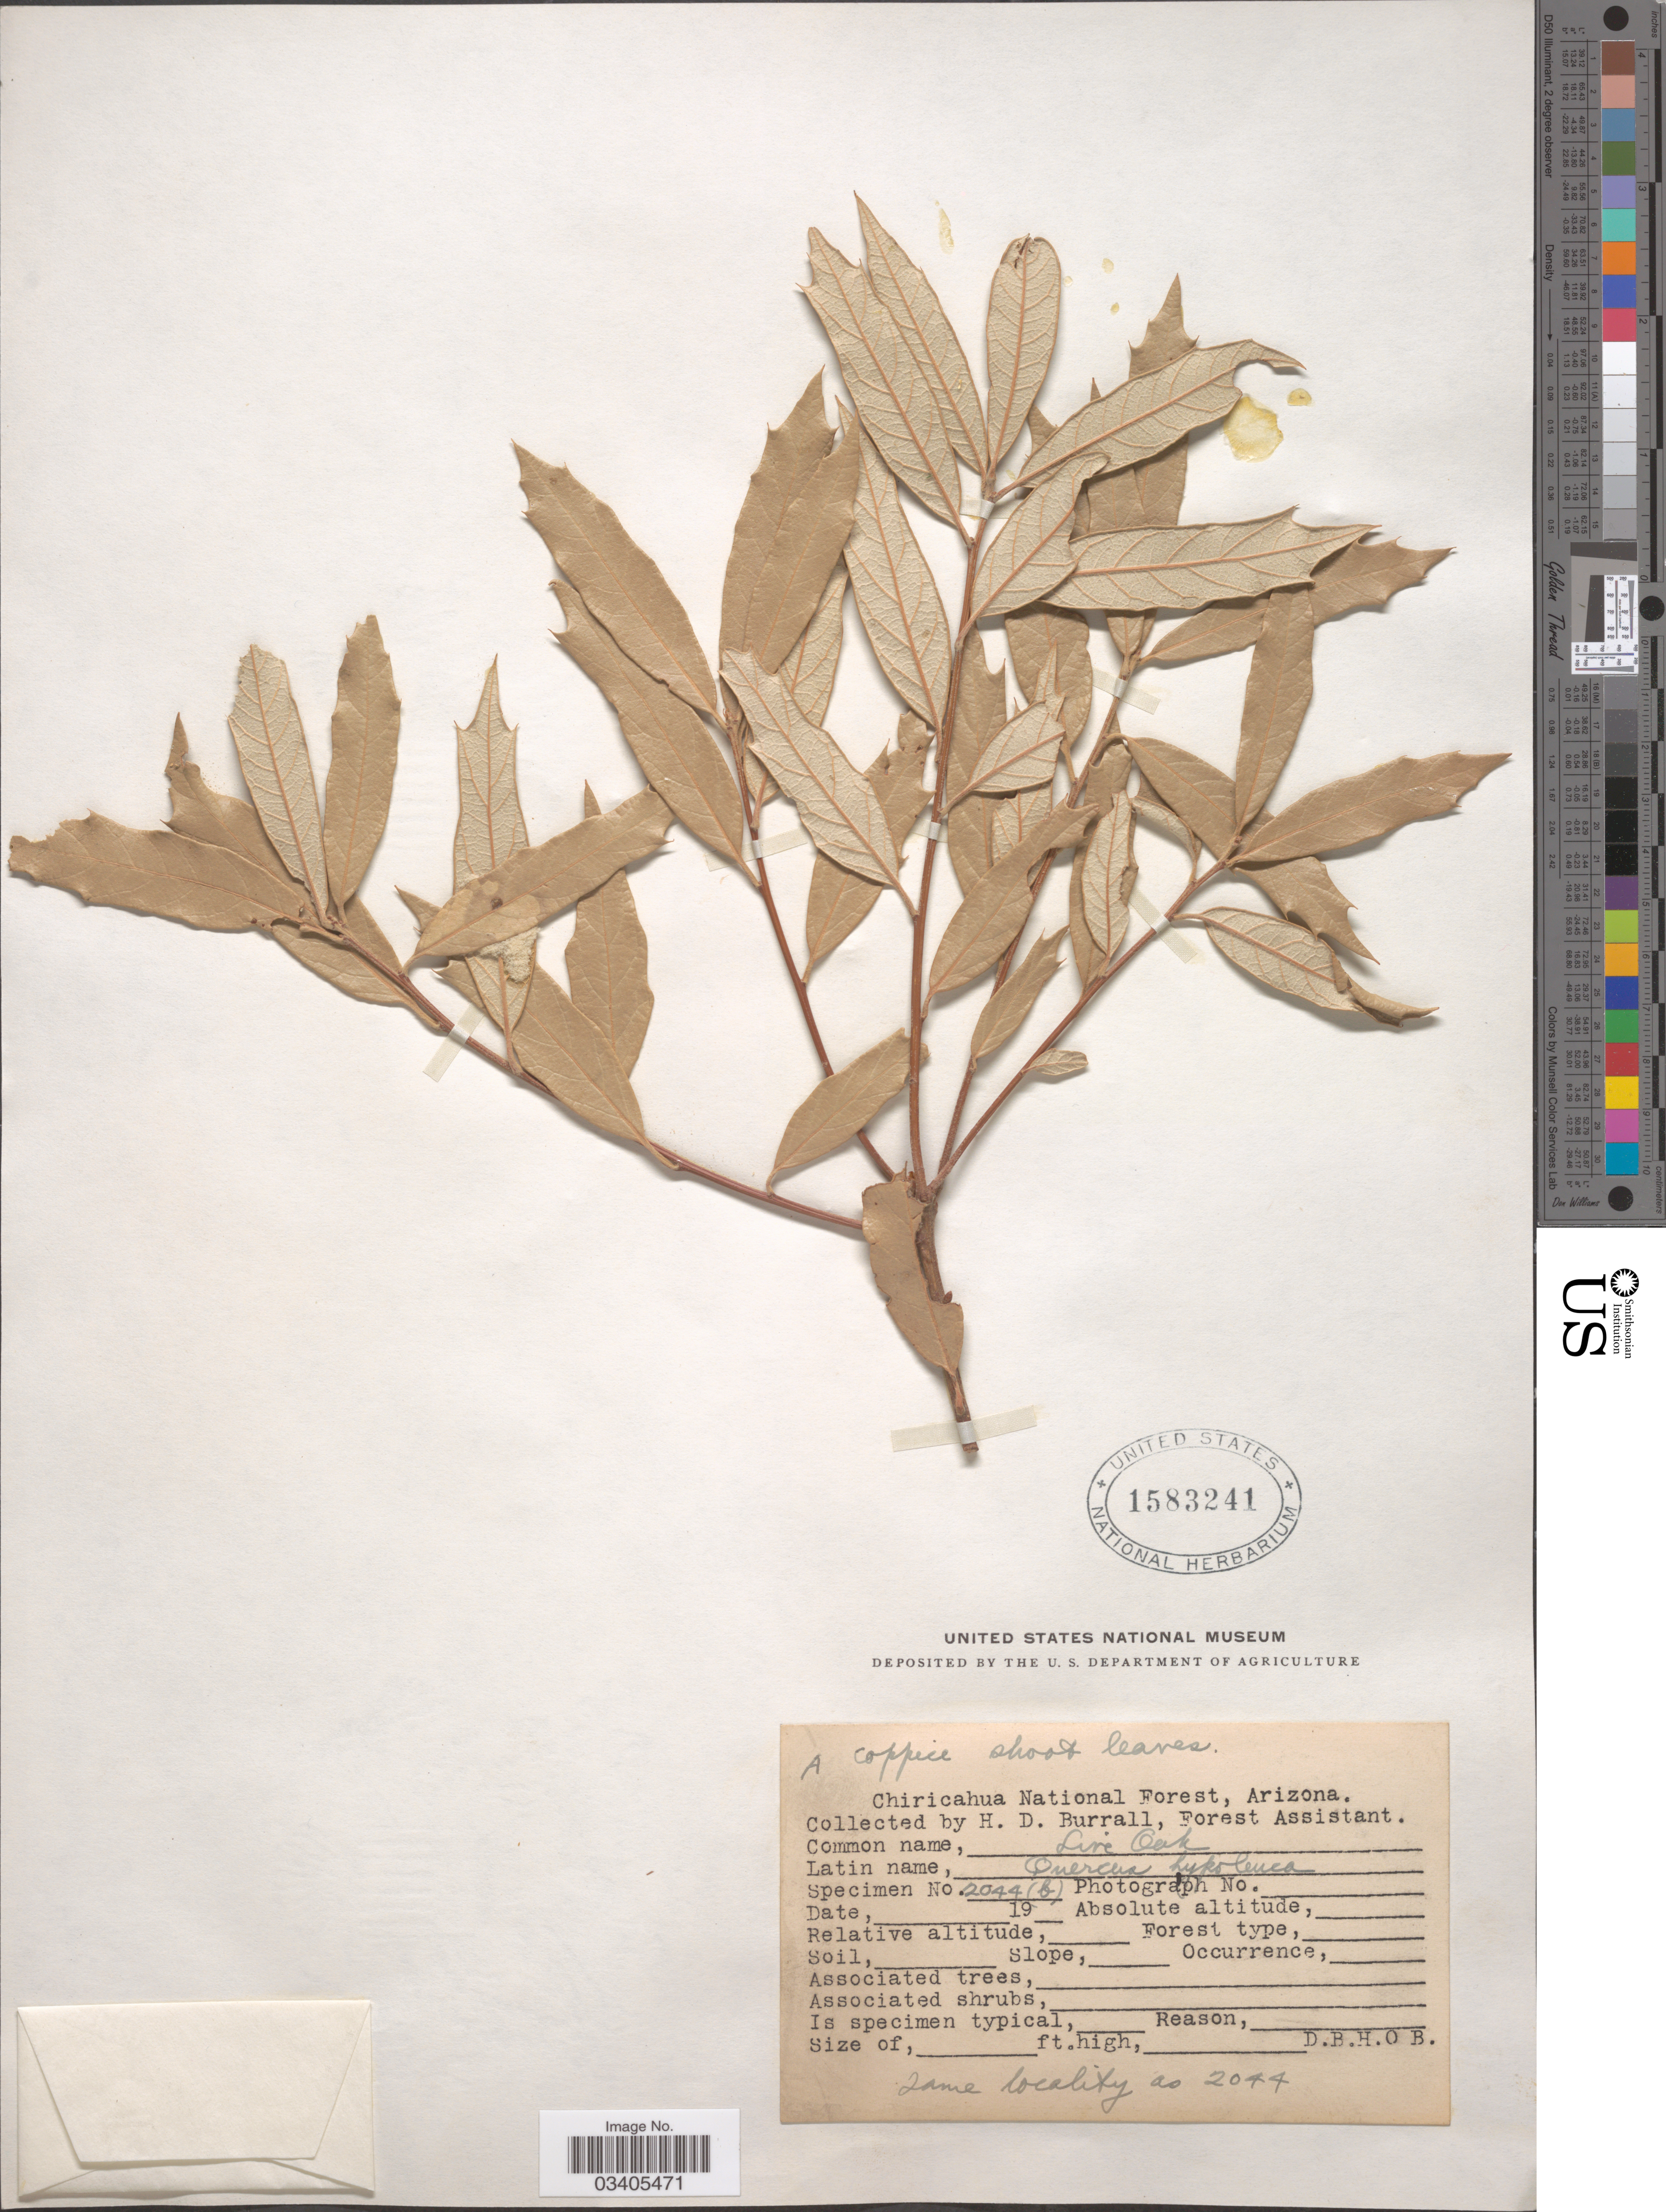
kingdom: Plantae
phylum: Tracheophyta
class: Magnoliopsida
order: Fagales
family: Fagaceae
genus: Quercus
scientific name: Quercus hypoleucoides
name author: A. Camus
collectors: H. Burrall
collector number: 2044(b)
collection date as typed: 19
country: United States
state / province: Arizona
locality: Chiricahua National Forest.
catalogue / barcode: US 1583241